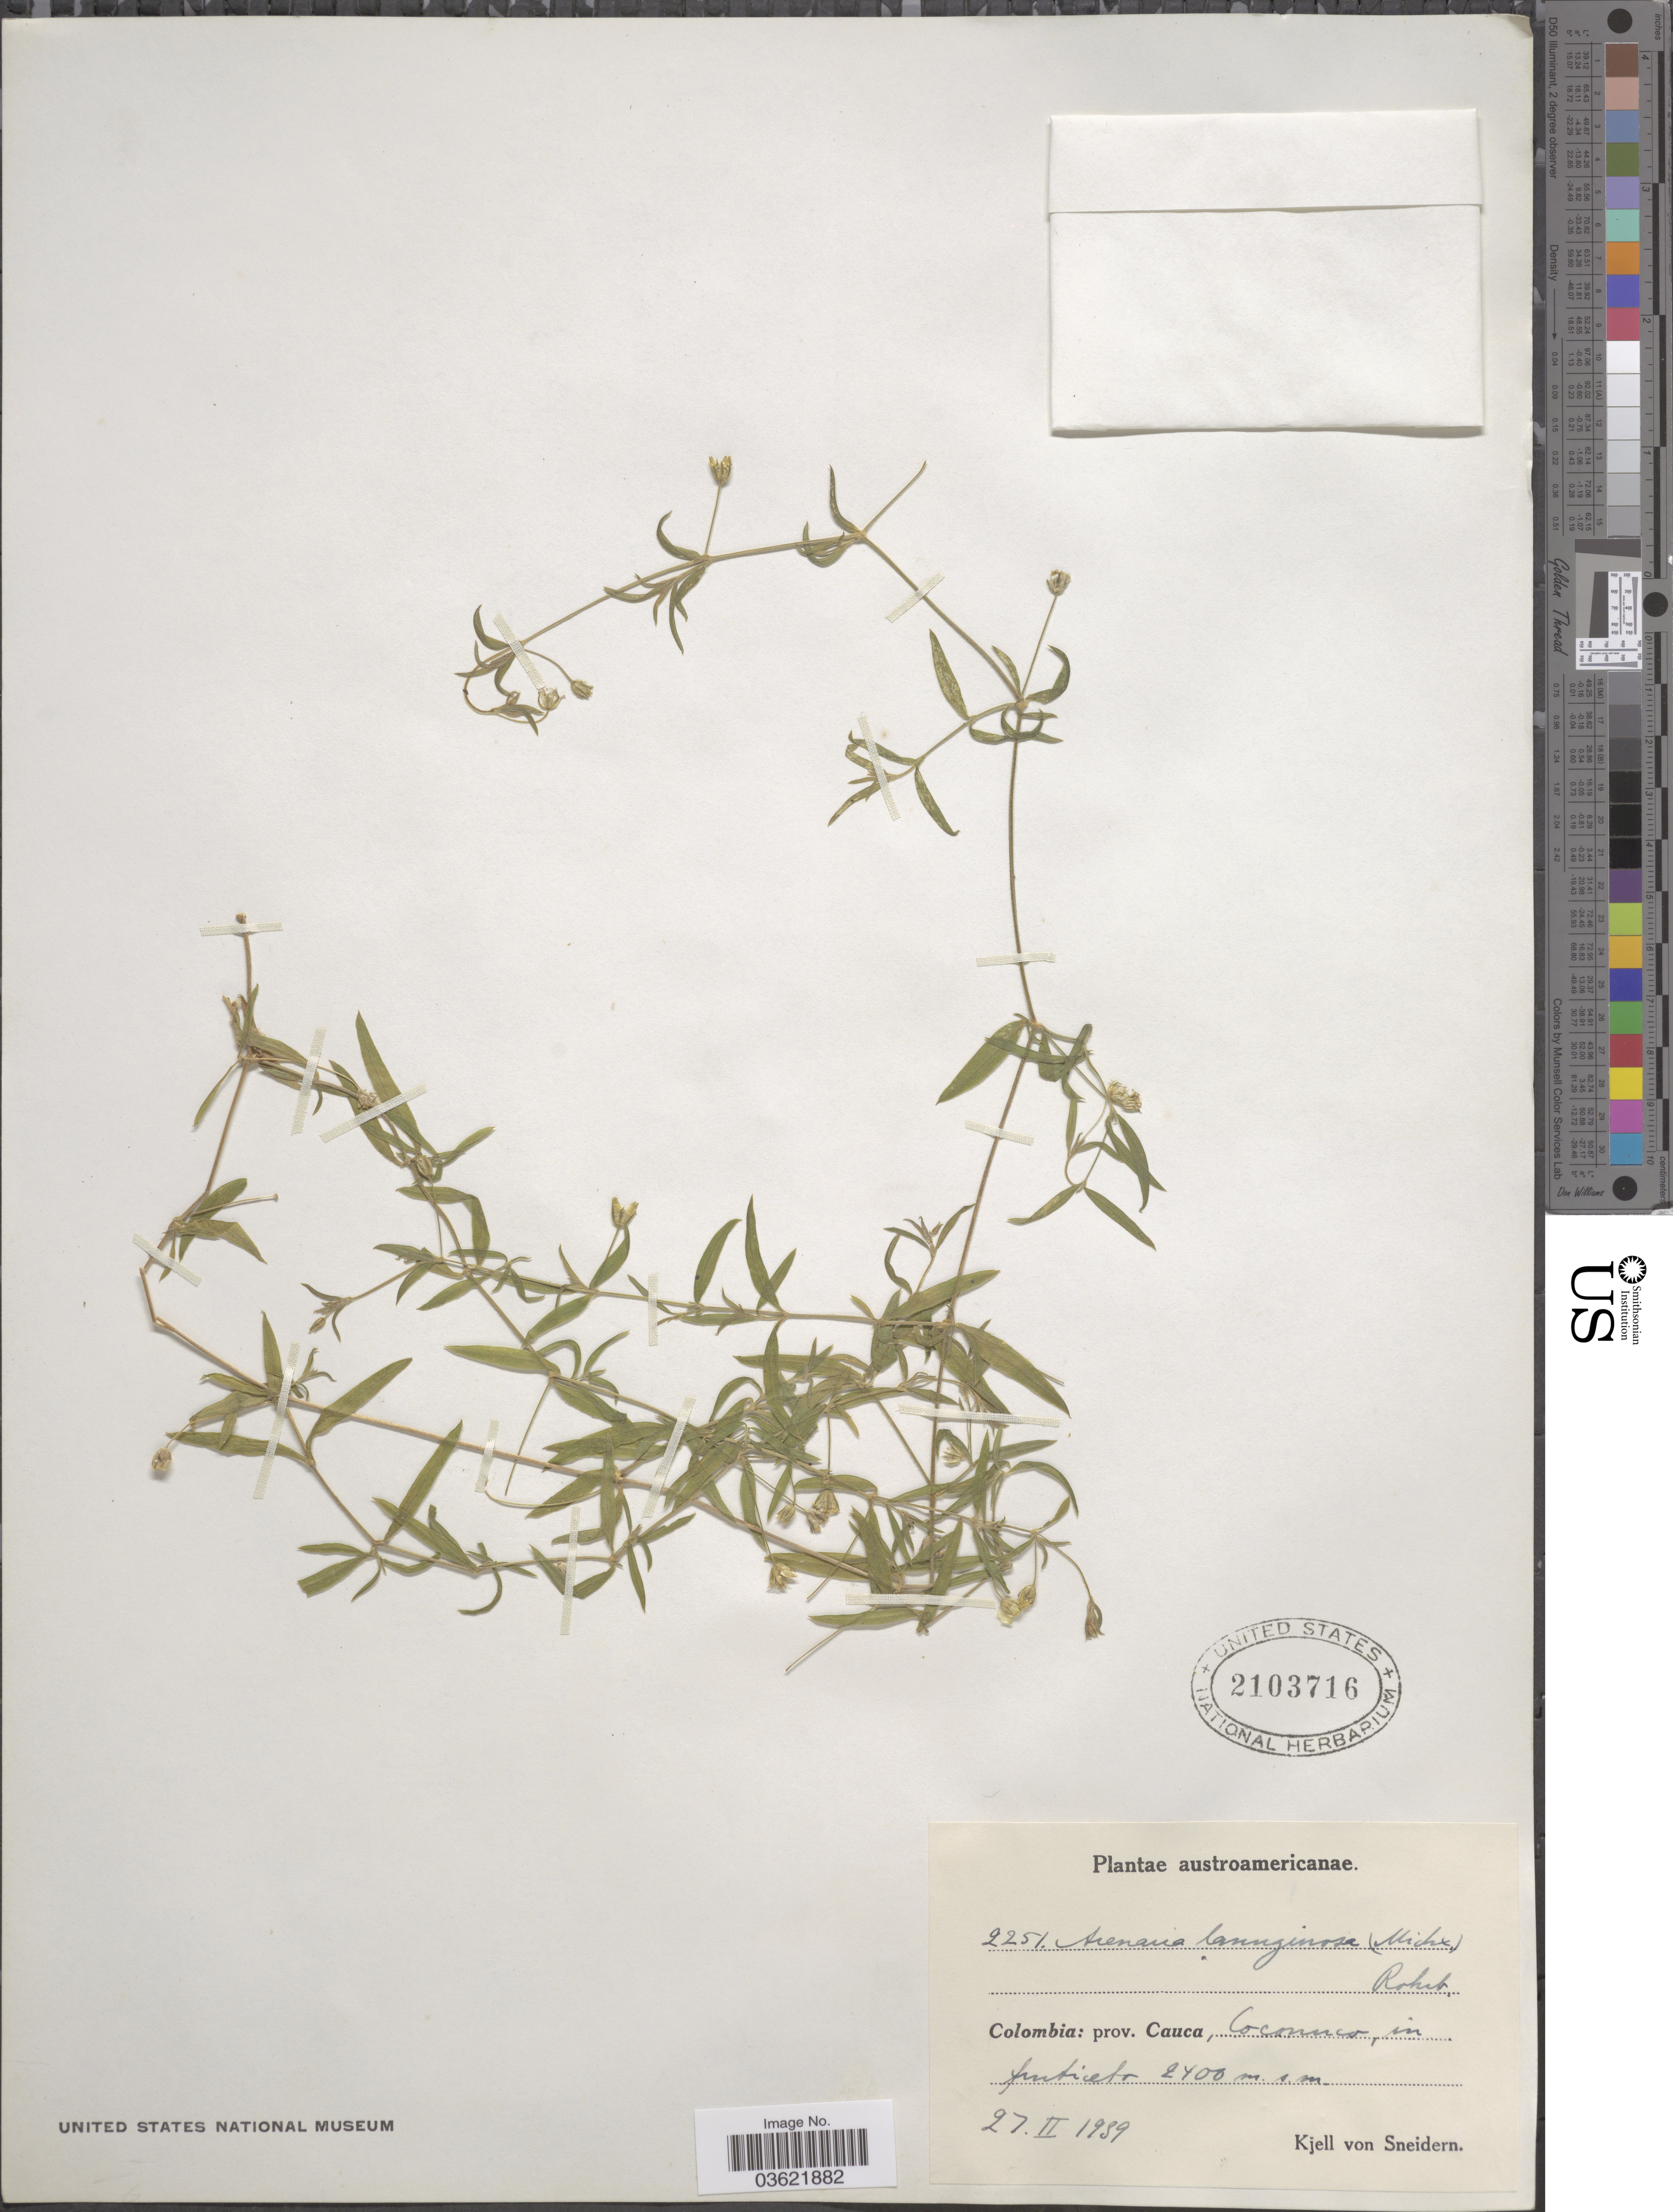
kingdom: Plantae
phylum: Tracheophyta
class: Magnoliopsida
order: Caryophyllales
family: Caryophyllaceae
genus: Arenaria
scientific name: Arenaria lanuginosa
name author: (Michx.) Rohrb.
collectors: K. von Sneidern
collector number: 2251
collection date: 1939-02-27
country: Colombia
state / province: Cauca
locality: Austroamericanae. Coconuco, in fruticeto.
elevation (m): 2400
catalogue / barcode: US 2103716